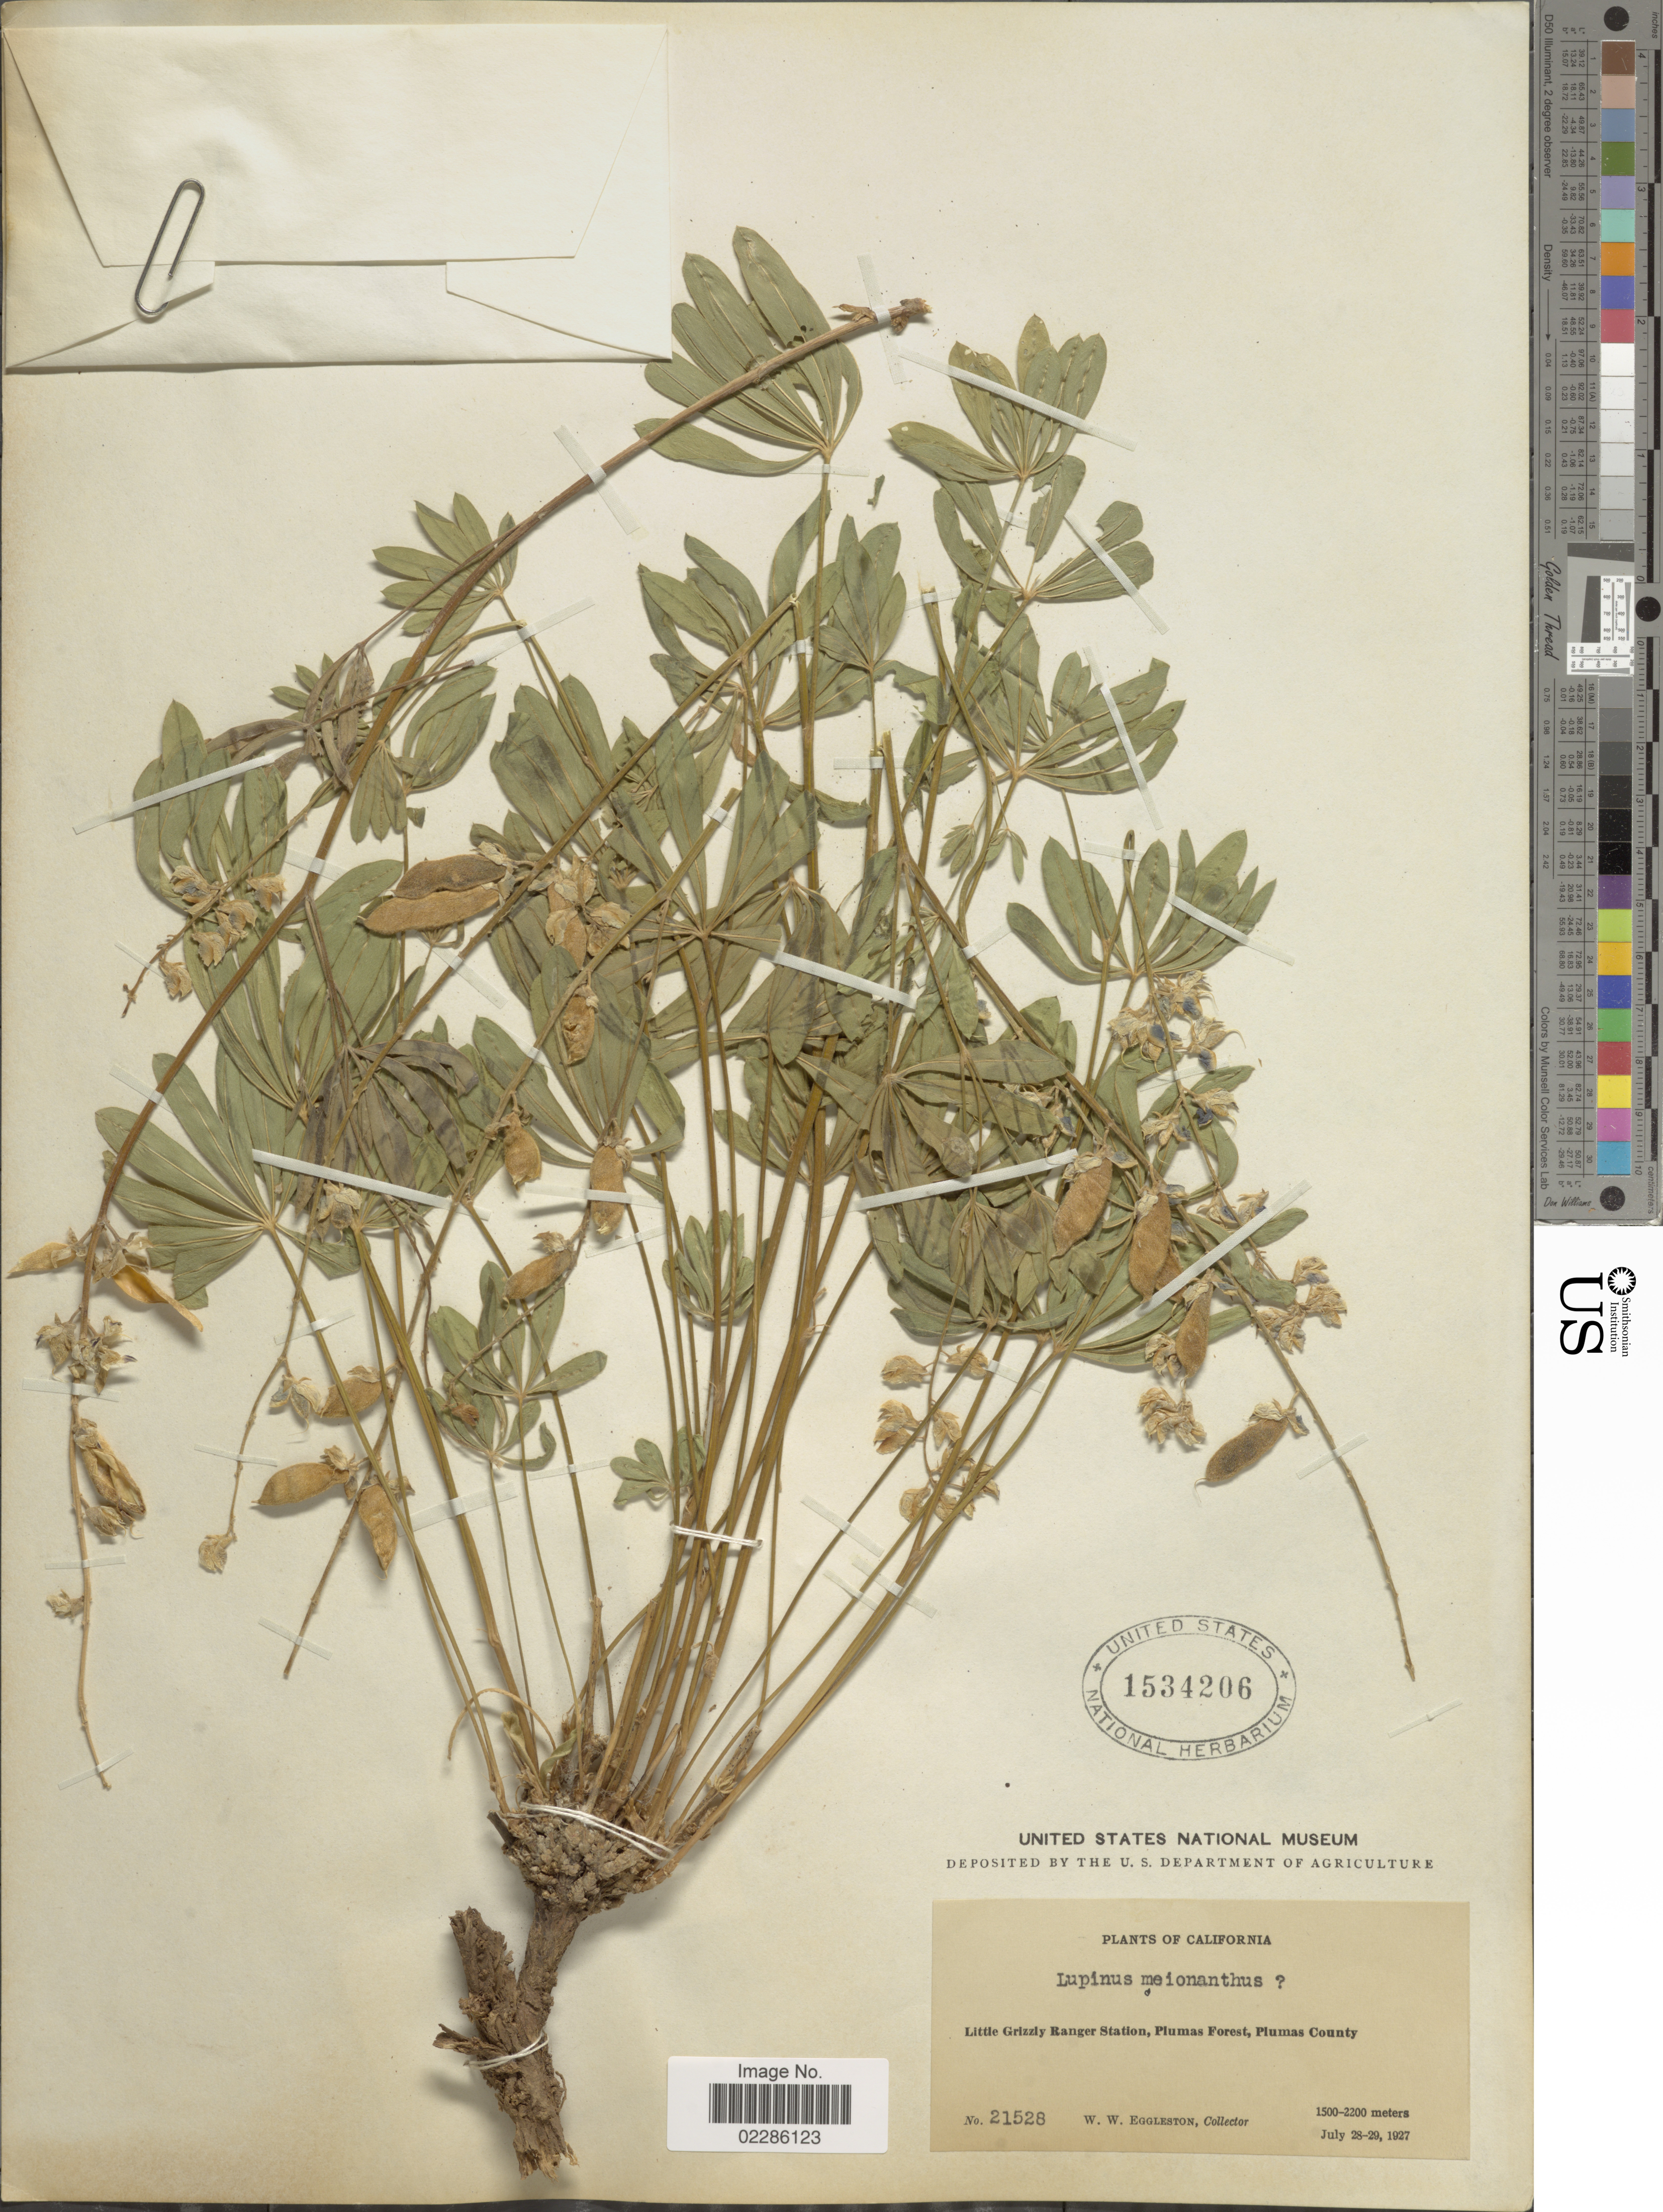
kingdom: Plantae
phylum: Tracheophyta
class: Magnoliopsida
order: Fabales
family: Fabaceae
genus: Lupinus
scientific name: Lupinus meionanthus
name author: A. Gray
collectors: W. W. Eggleston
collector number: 21528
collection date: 1927-07-28/1927-07-29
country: United States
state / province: California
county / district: Plumas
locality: Little Grizzly Ranger Station, Plumas Forest, Plmas County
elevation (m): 1500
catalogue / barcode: US 1534206